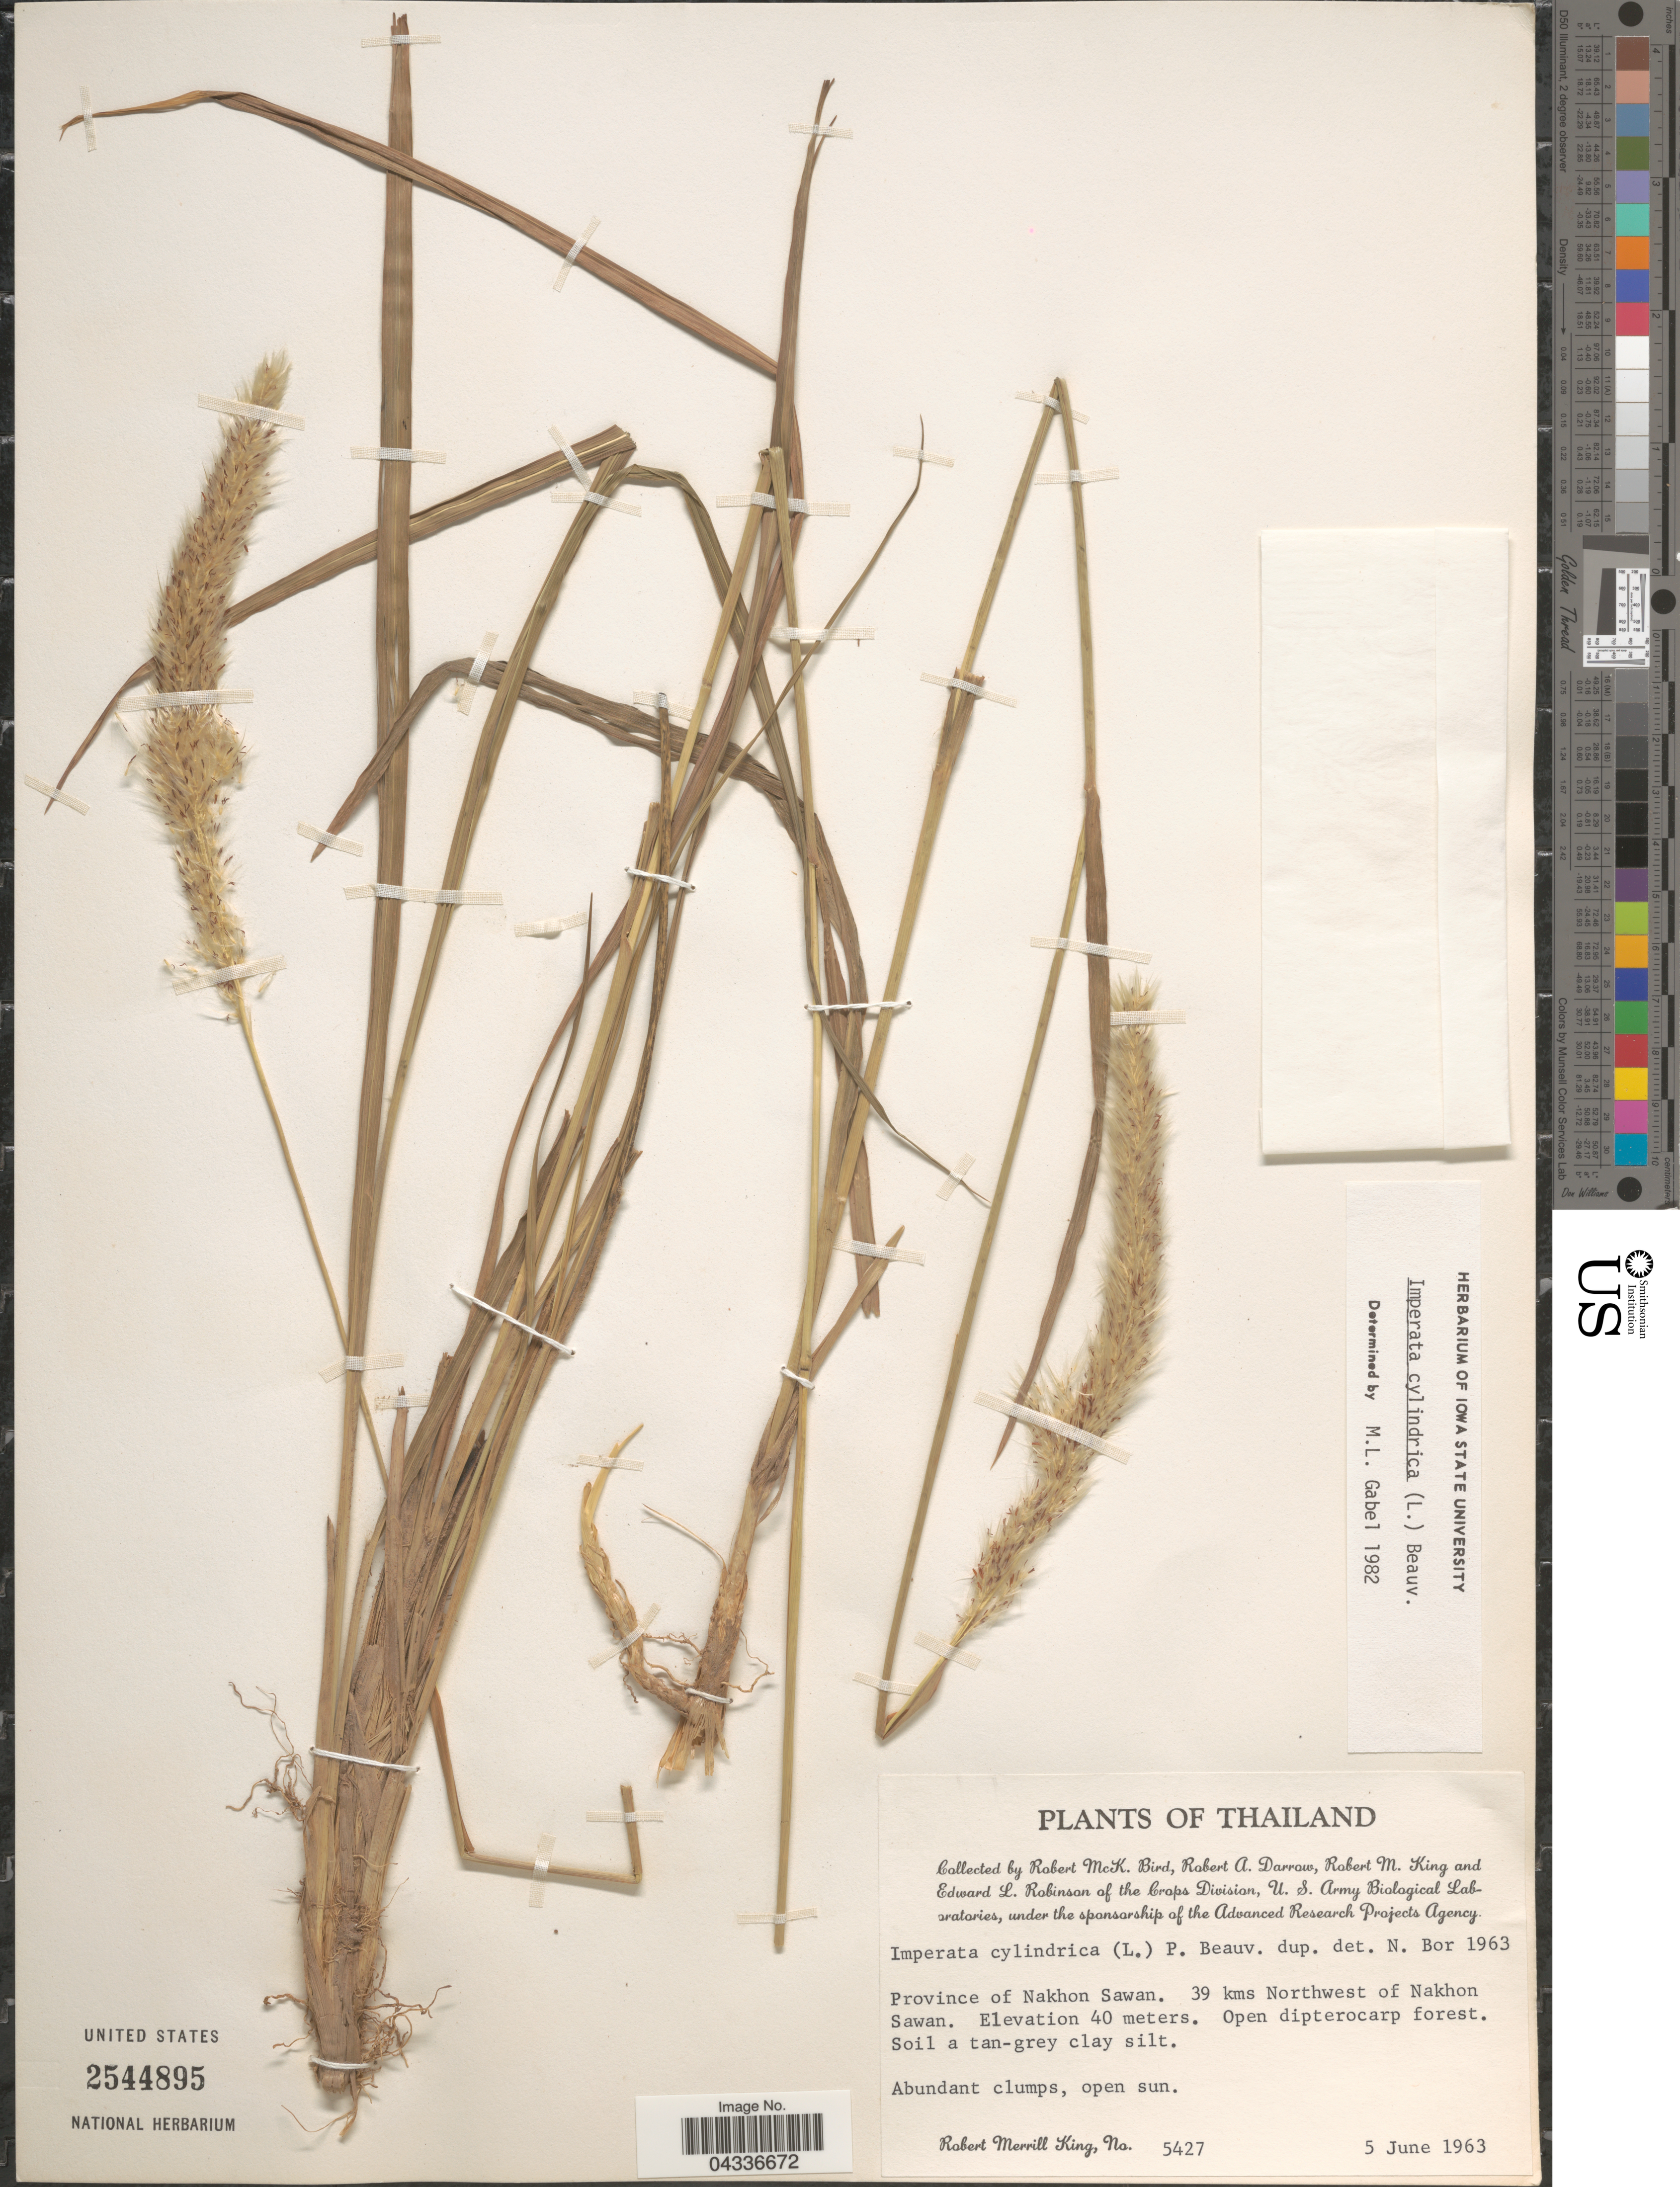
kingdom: Plantae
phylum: Tracheophyta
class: Liliopsida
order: Poales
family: Poaceae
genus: Imperata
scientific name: Imperata cylindrica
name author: (L.) P. Beauv.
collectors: R. M. Bird, R. A. Darrow, R. M. King & E. L. Robinson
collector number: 5427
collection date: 1963-06-05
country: Thailand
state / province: Nakhon Sawan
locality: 39 kms Northwest of Nakhon Sawan.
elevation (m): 40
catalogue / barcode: US 2544895